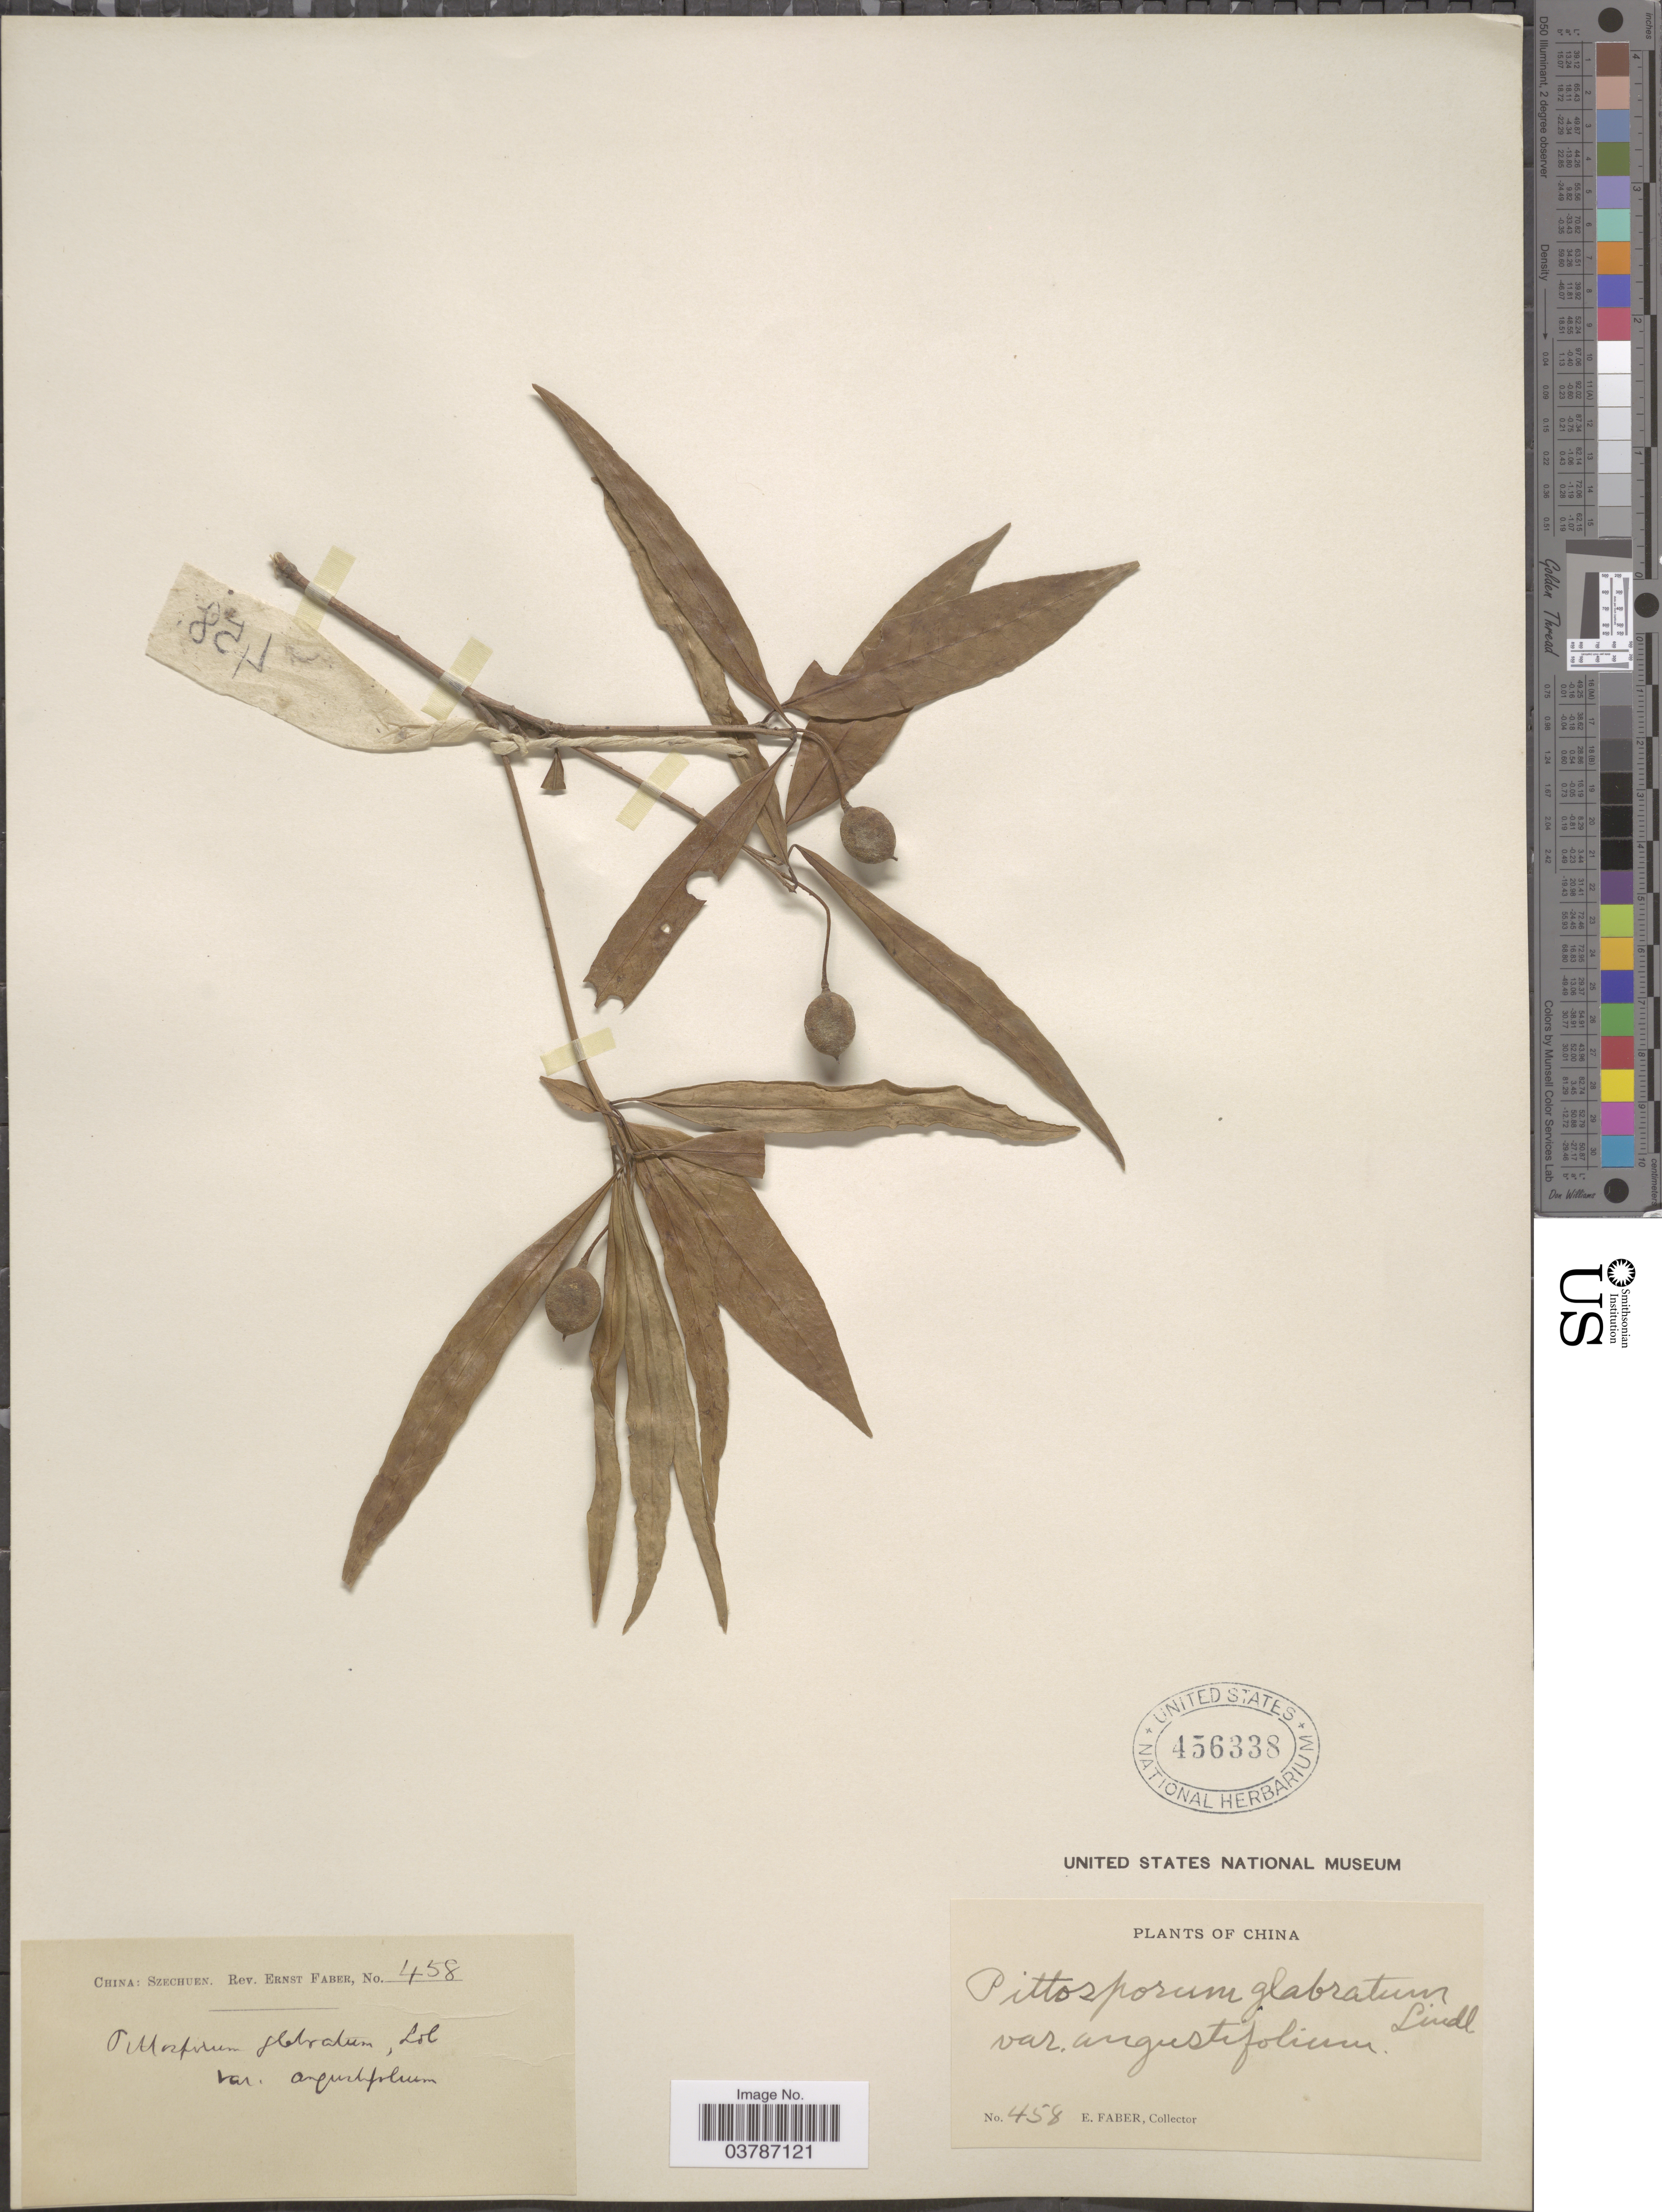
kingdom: Plantae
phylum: Tracheophyta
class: Magnoliopsida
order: Apiales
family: Pittosporaceae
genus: Pittosporum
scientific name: Pittosporum glabratum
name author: Lindl.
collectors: E. Faber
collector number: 458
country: China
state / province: Sichuan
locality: Szechuen.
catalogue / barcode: US 456338